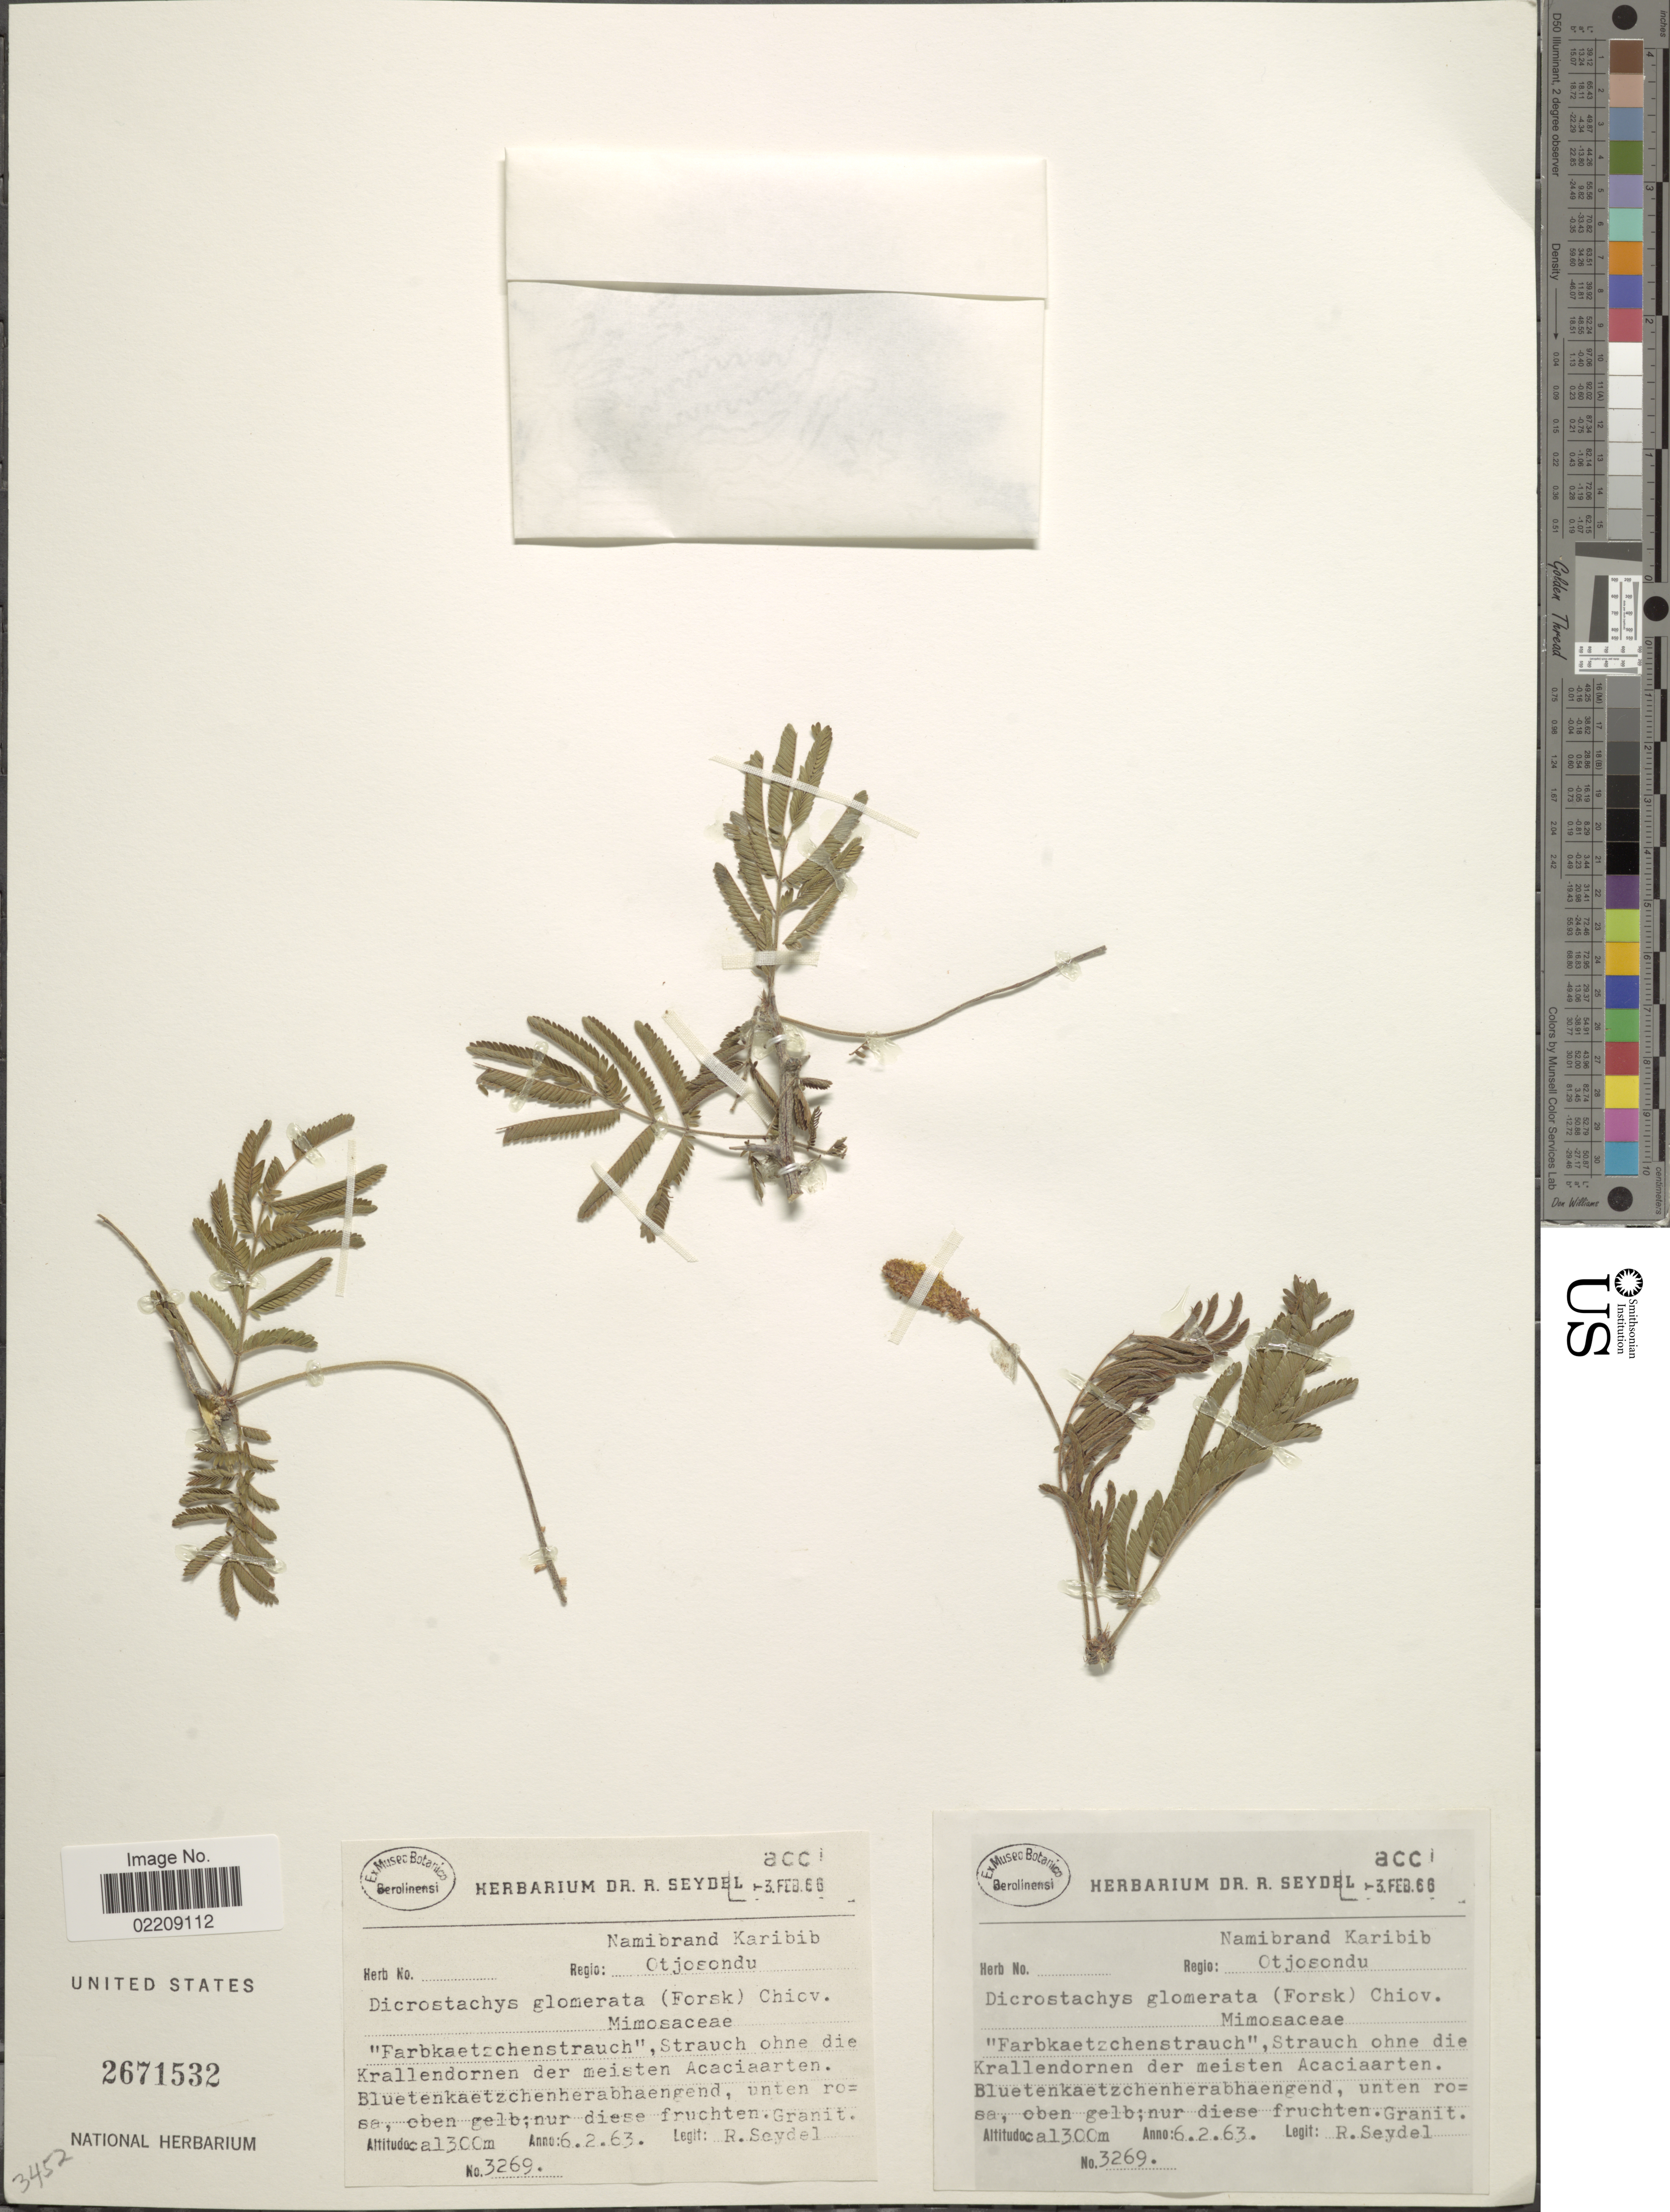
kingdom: Plantae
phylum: Tracheophyta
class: Magnoliopsida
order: Fabales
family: Fabaceae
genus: Dichrostachys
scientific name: Dichrostachys glomerata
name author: (Forssk.) Chiov.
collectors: R. Seydel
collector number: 3269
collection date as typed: Transcribed d/m/y: 6/2/63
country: Namibia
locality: Regio Namibrand Karibib Otjosondu. 'Farbkaetzchenstrauch' Strauch ohne die Krallendornen der meisten Acaciaarten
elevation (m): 1300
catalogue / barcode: US 2671532